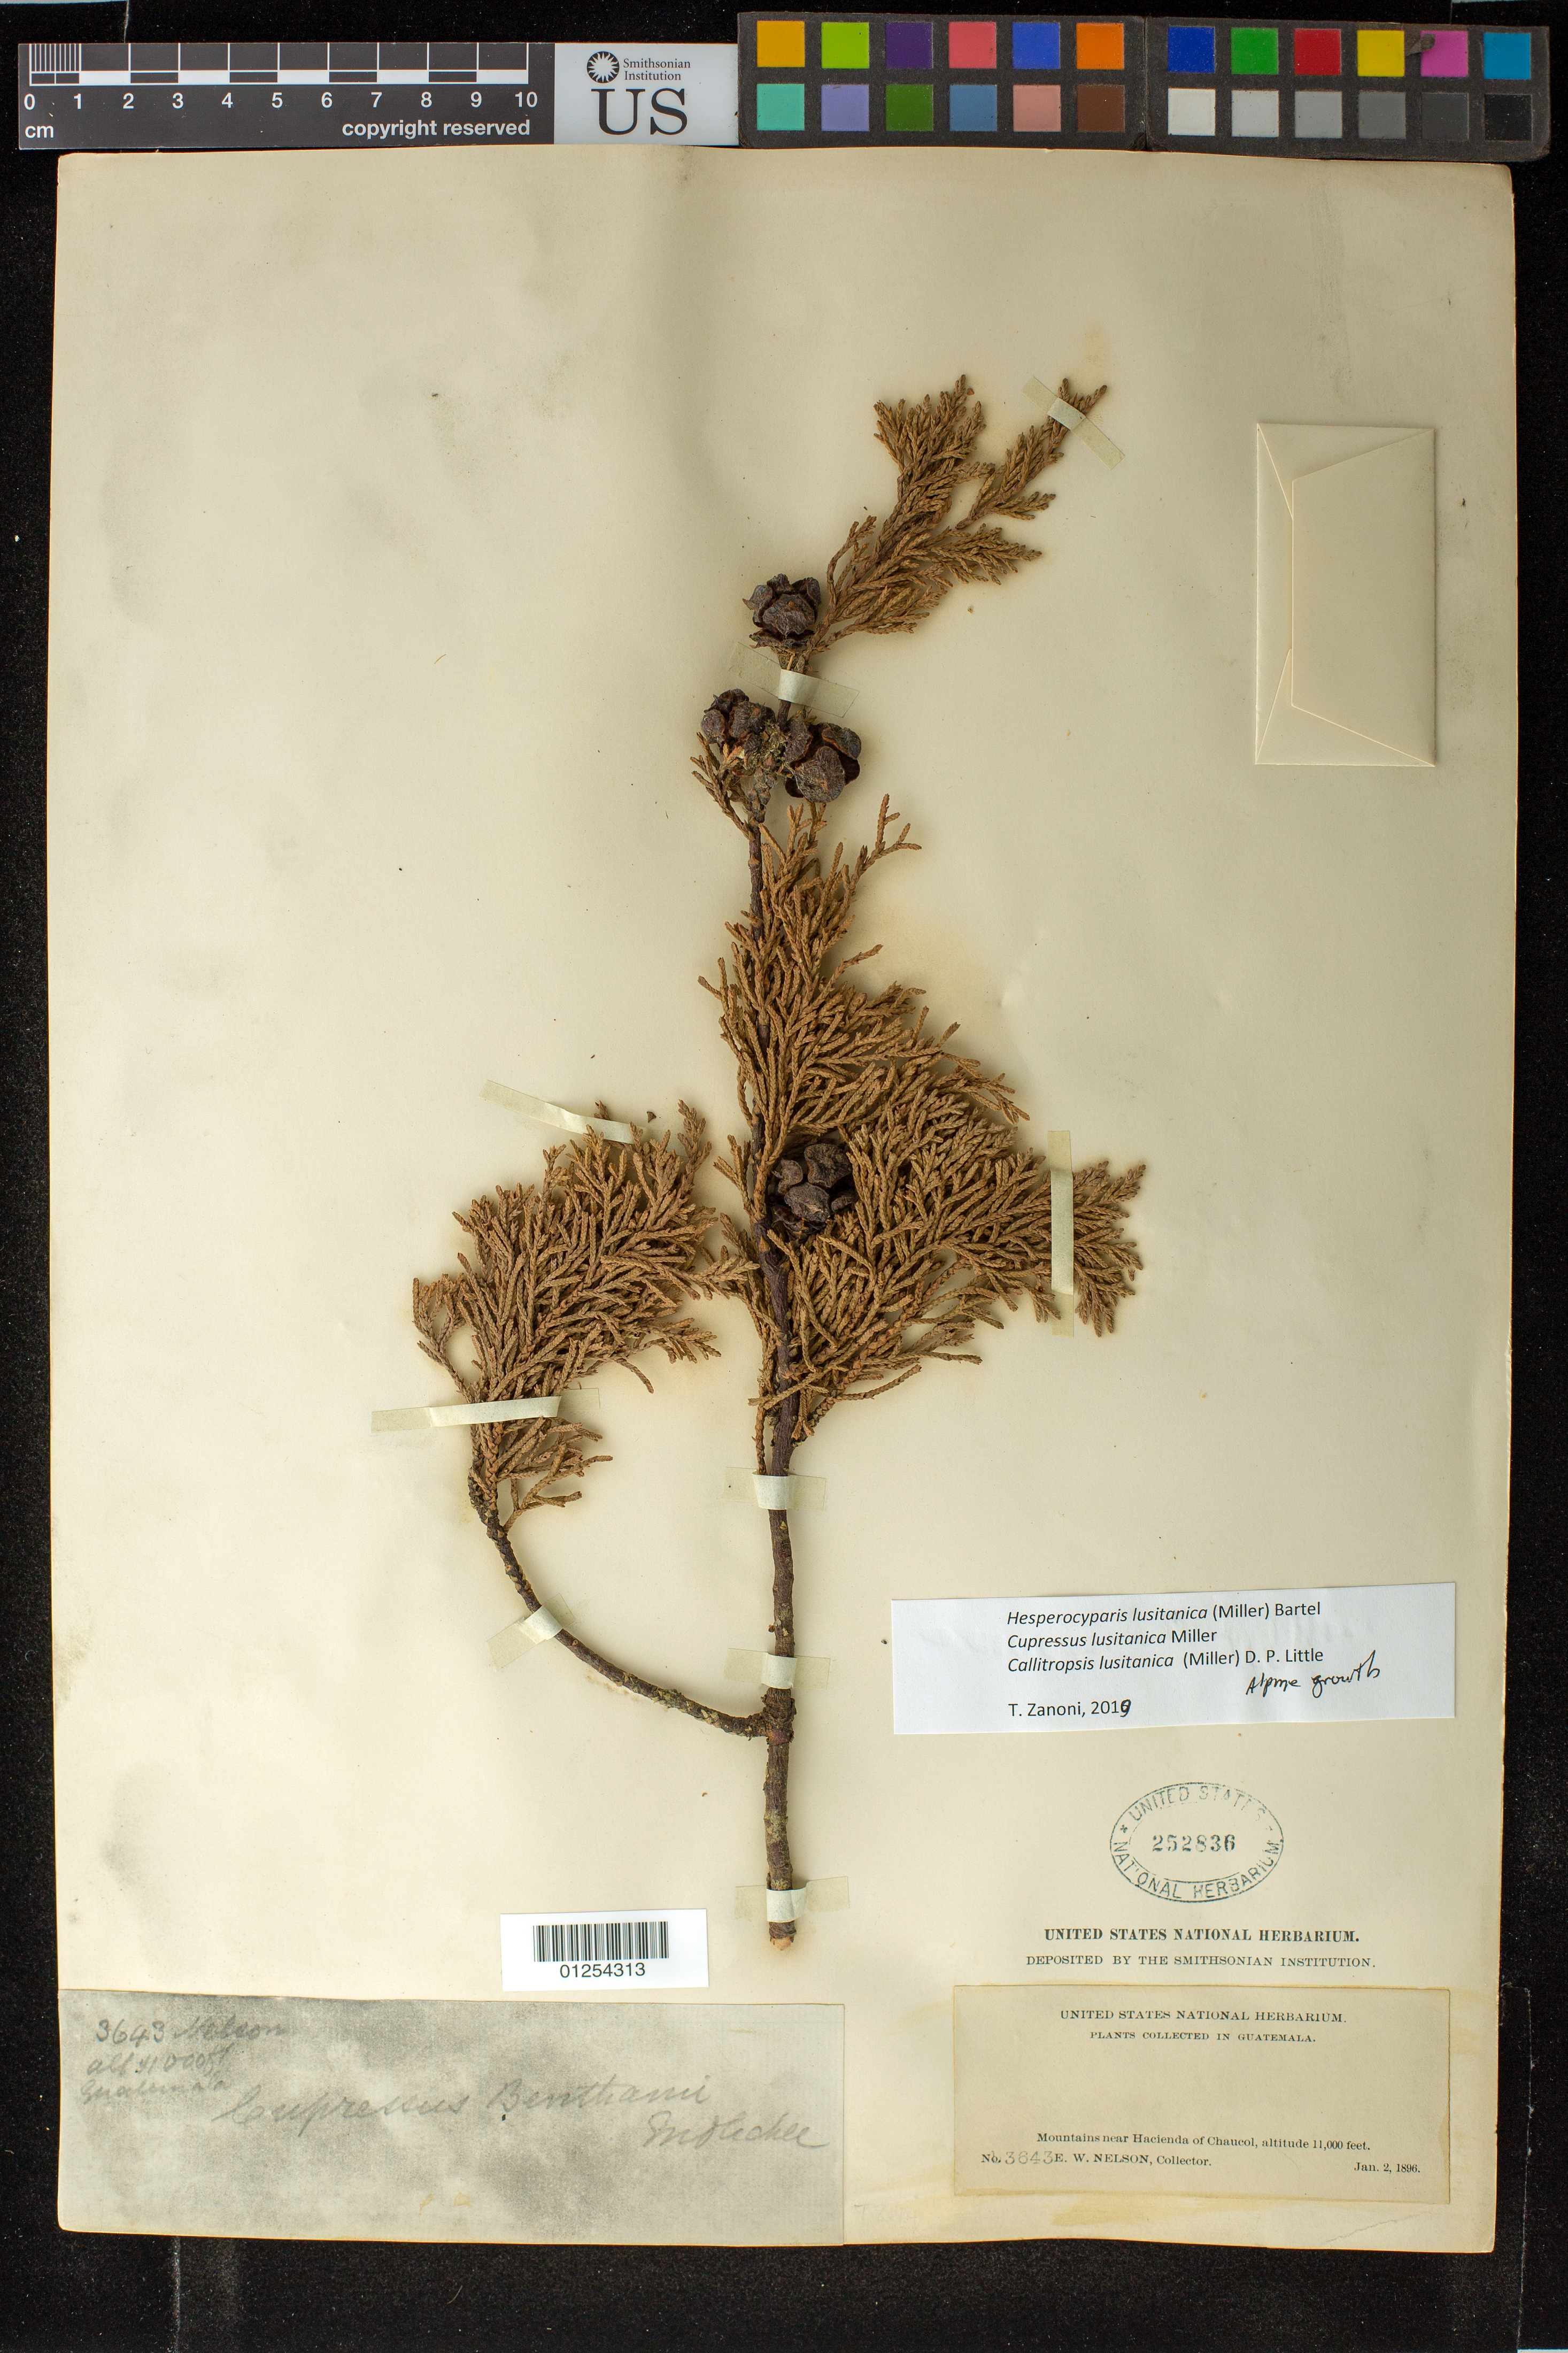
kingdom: Plantae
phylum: Tracheophyta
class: Pinopsida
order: Pinales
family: Cupressaceae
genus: Hesperocyparis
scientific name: Hesperocyparis lusitanica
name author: (Miller) Bartel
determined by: Zanoni, T. A., (NY), New York Botanical Garden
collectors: E. W. Nelson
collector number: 3643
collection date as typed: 02 Jan 1896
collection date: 1896-01-02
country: Guatemala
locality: Mountains near Hacienda of Chaucol.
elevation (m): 3353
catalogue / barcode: US 252836